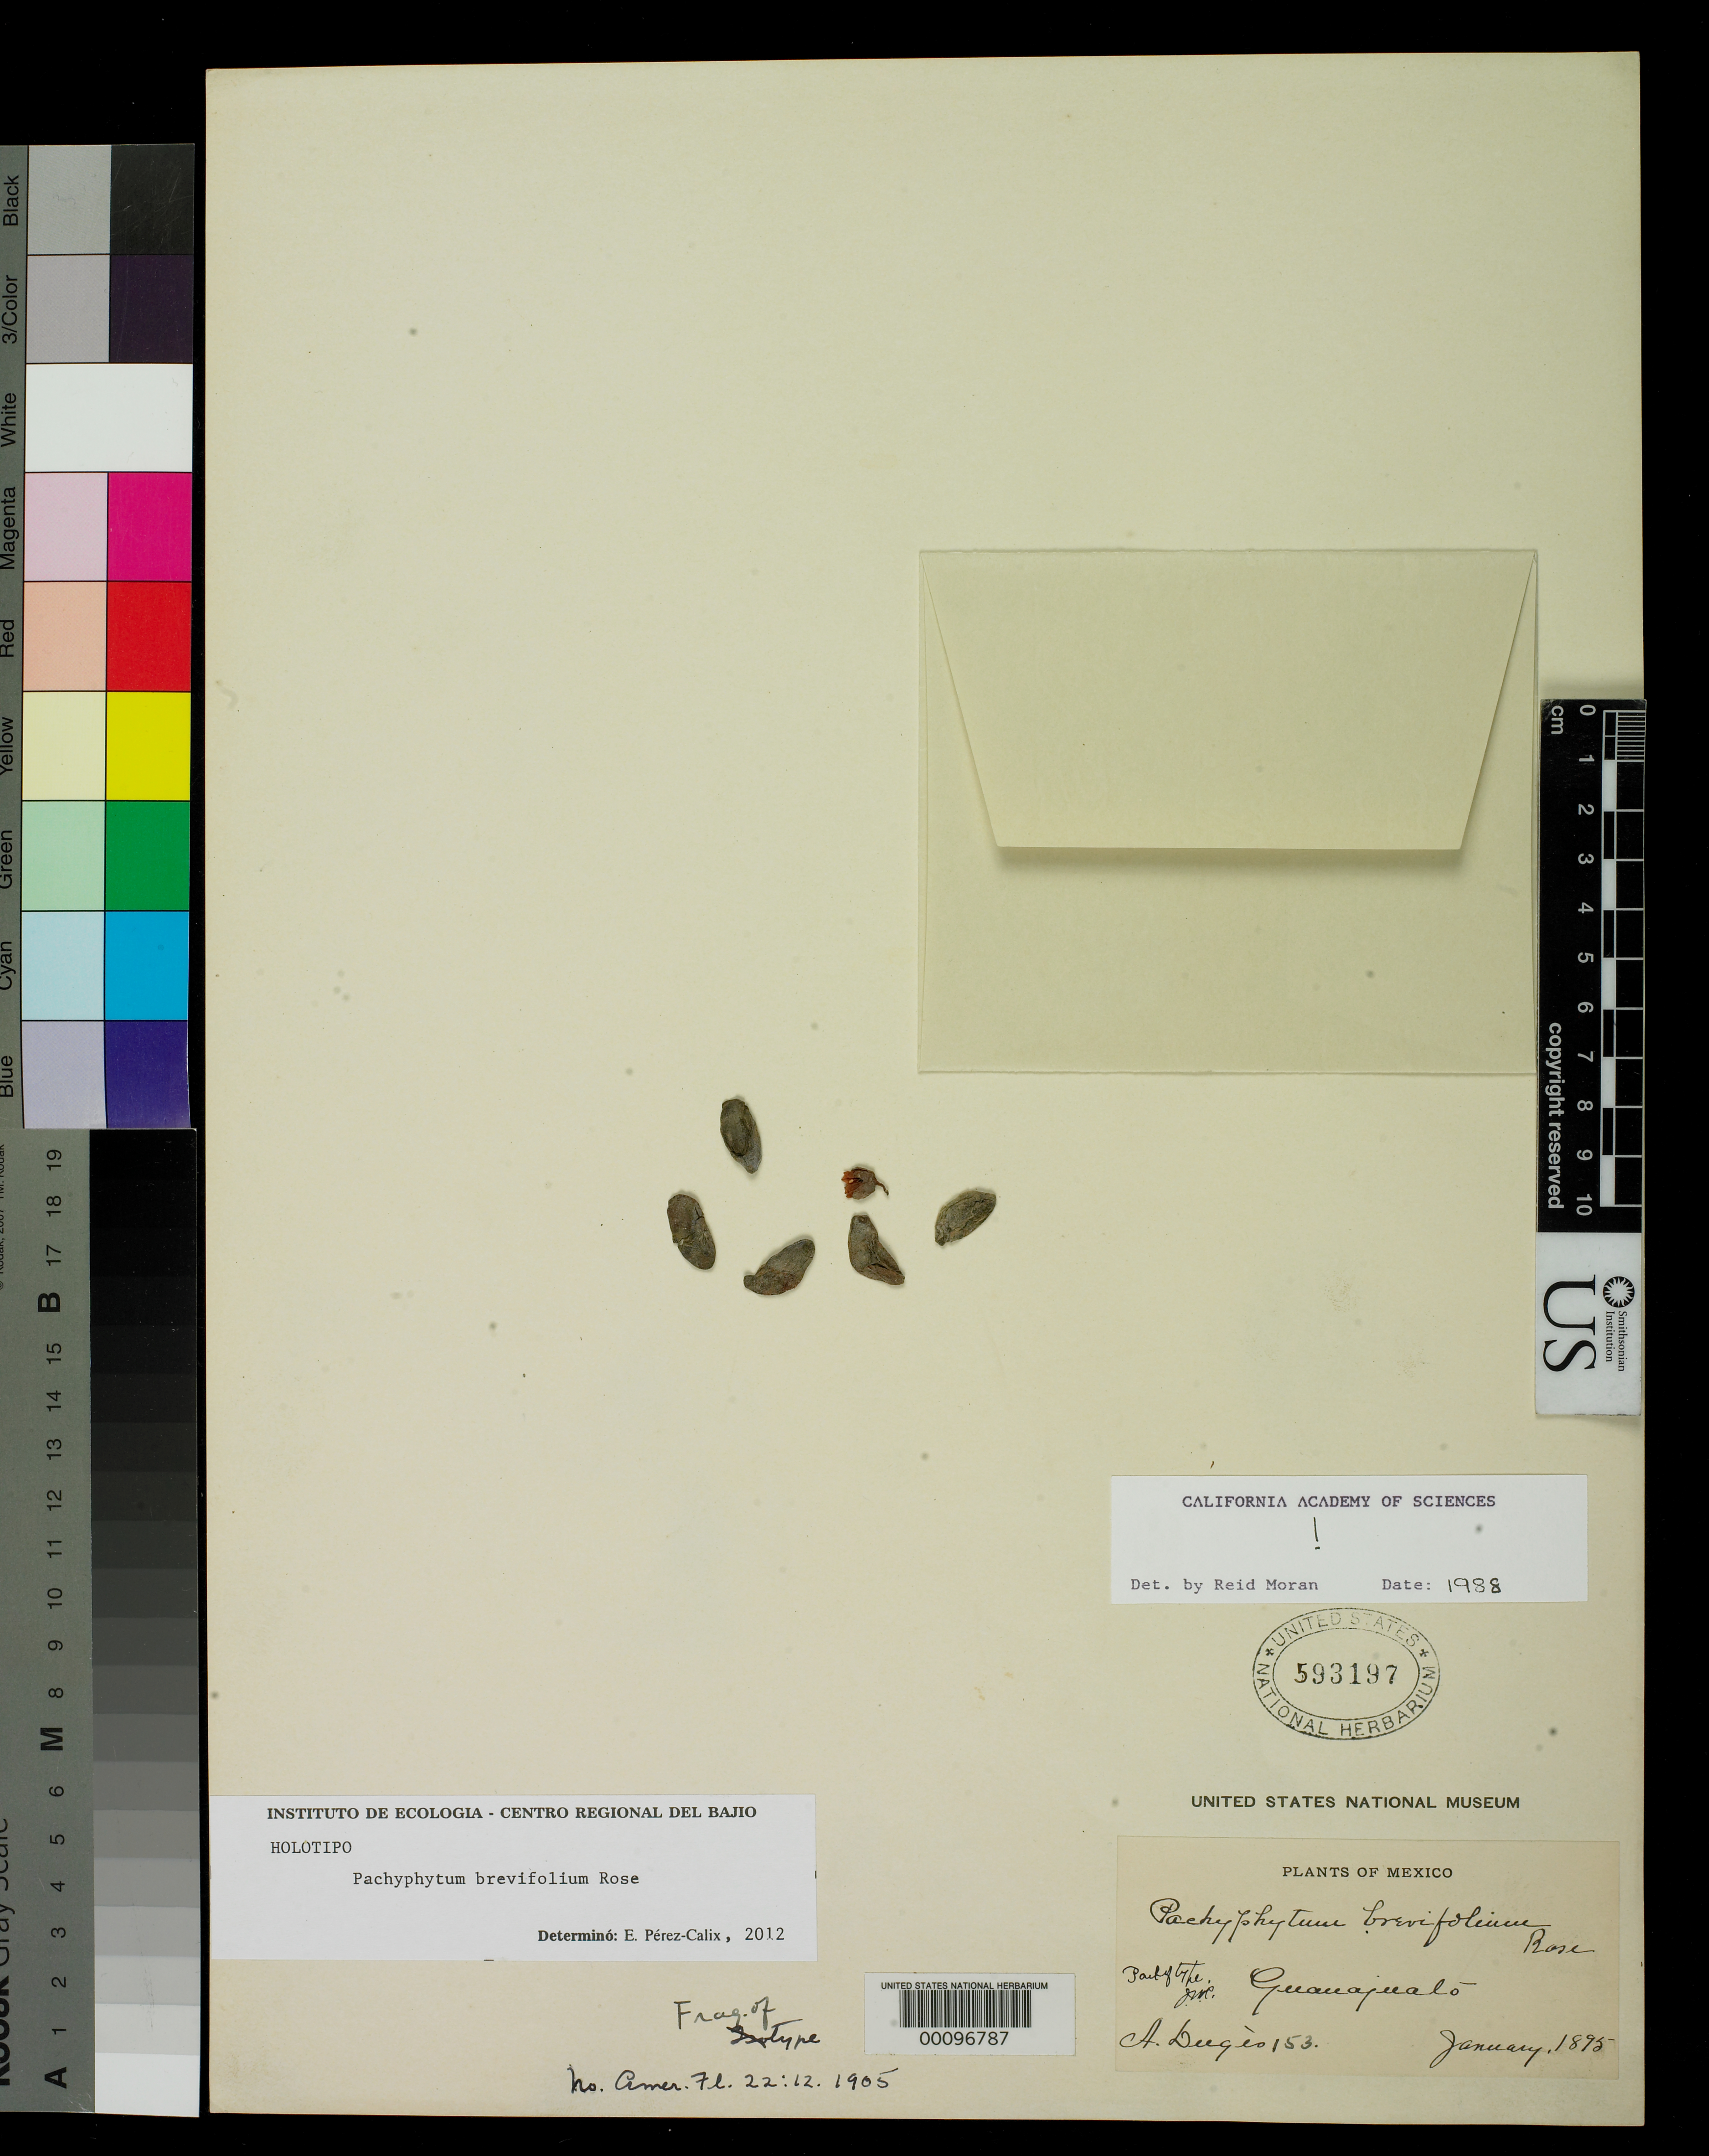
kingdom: Plantae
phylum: Tracheophyta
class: Magnoliopsida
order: Saxifragales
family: Crassulaceae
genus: Pachyphytum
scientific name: Pachyphytum brevifolium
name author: Rose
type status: Isotype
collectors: A. Duges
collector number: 153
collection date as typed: Jan 1895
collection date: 1895-01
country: Mexico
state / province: Guanajuato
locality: Guanajuato.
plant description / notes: Fragmentary material, annotated "Part of type JNR" [=J.N. Rose]. Protologue, "Type in the Gray Herbarium; fragment in the U.S. National Herbarium." Erroneously annotated by E. Pérez-Calix (2012) as "holotipo".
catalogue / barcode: US 593197